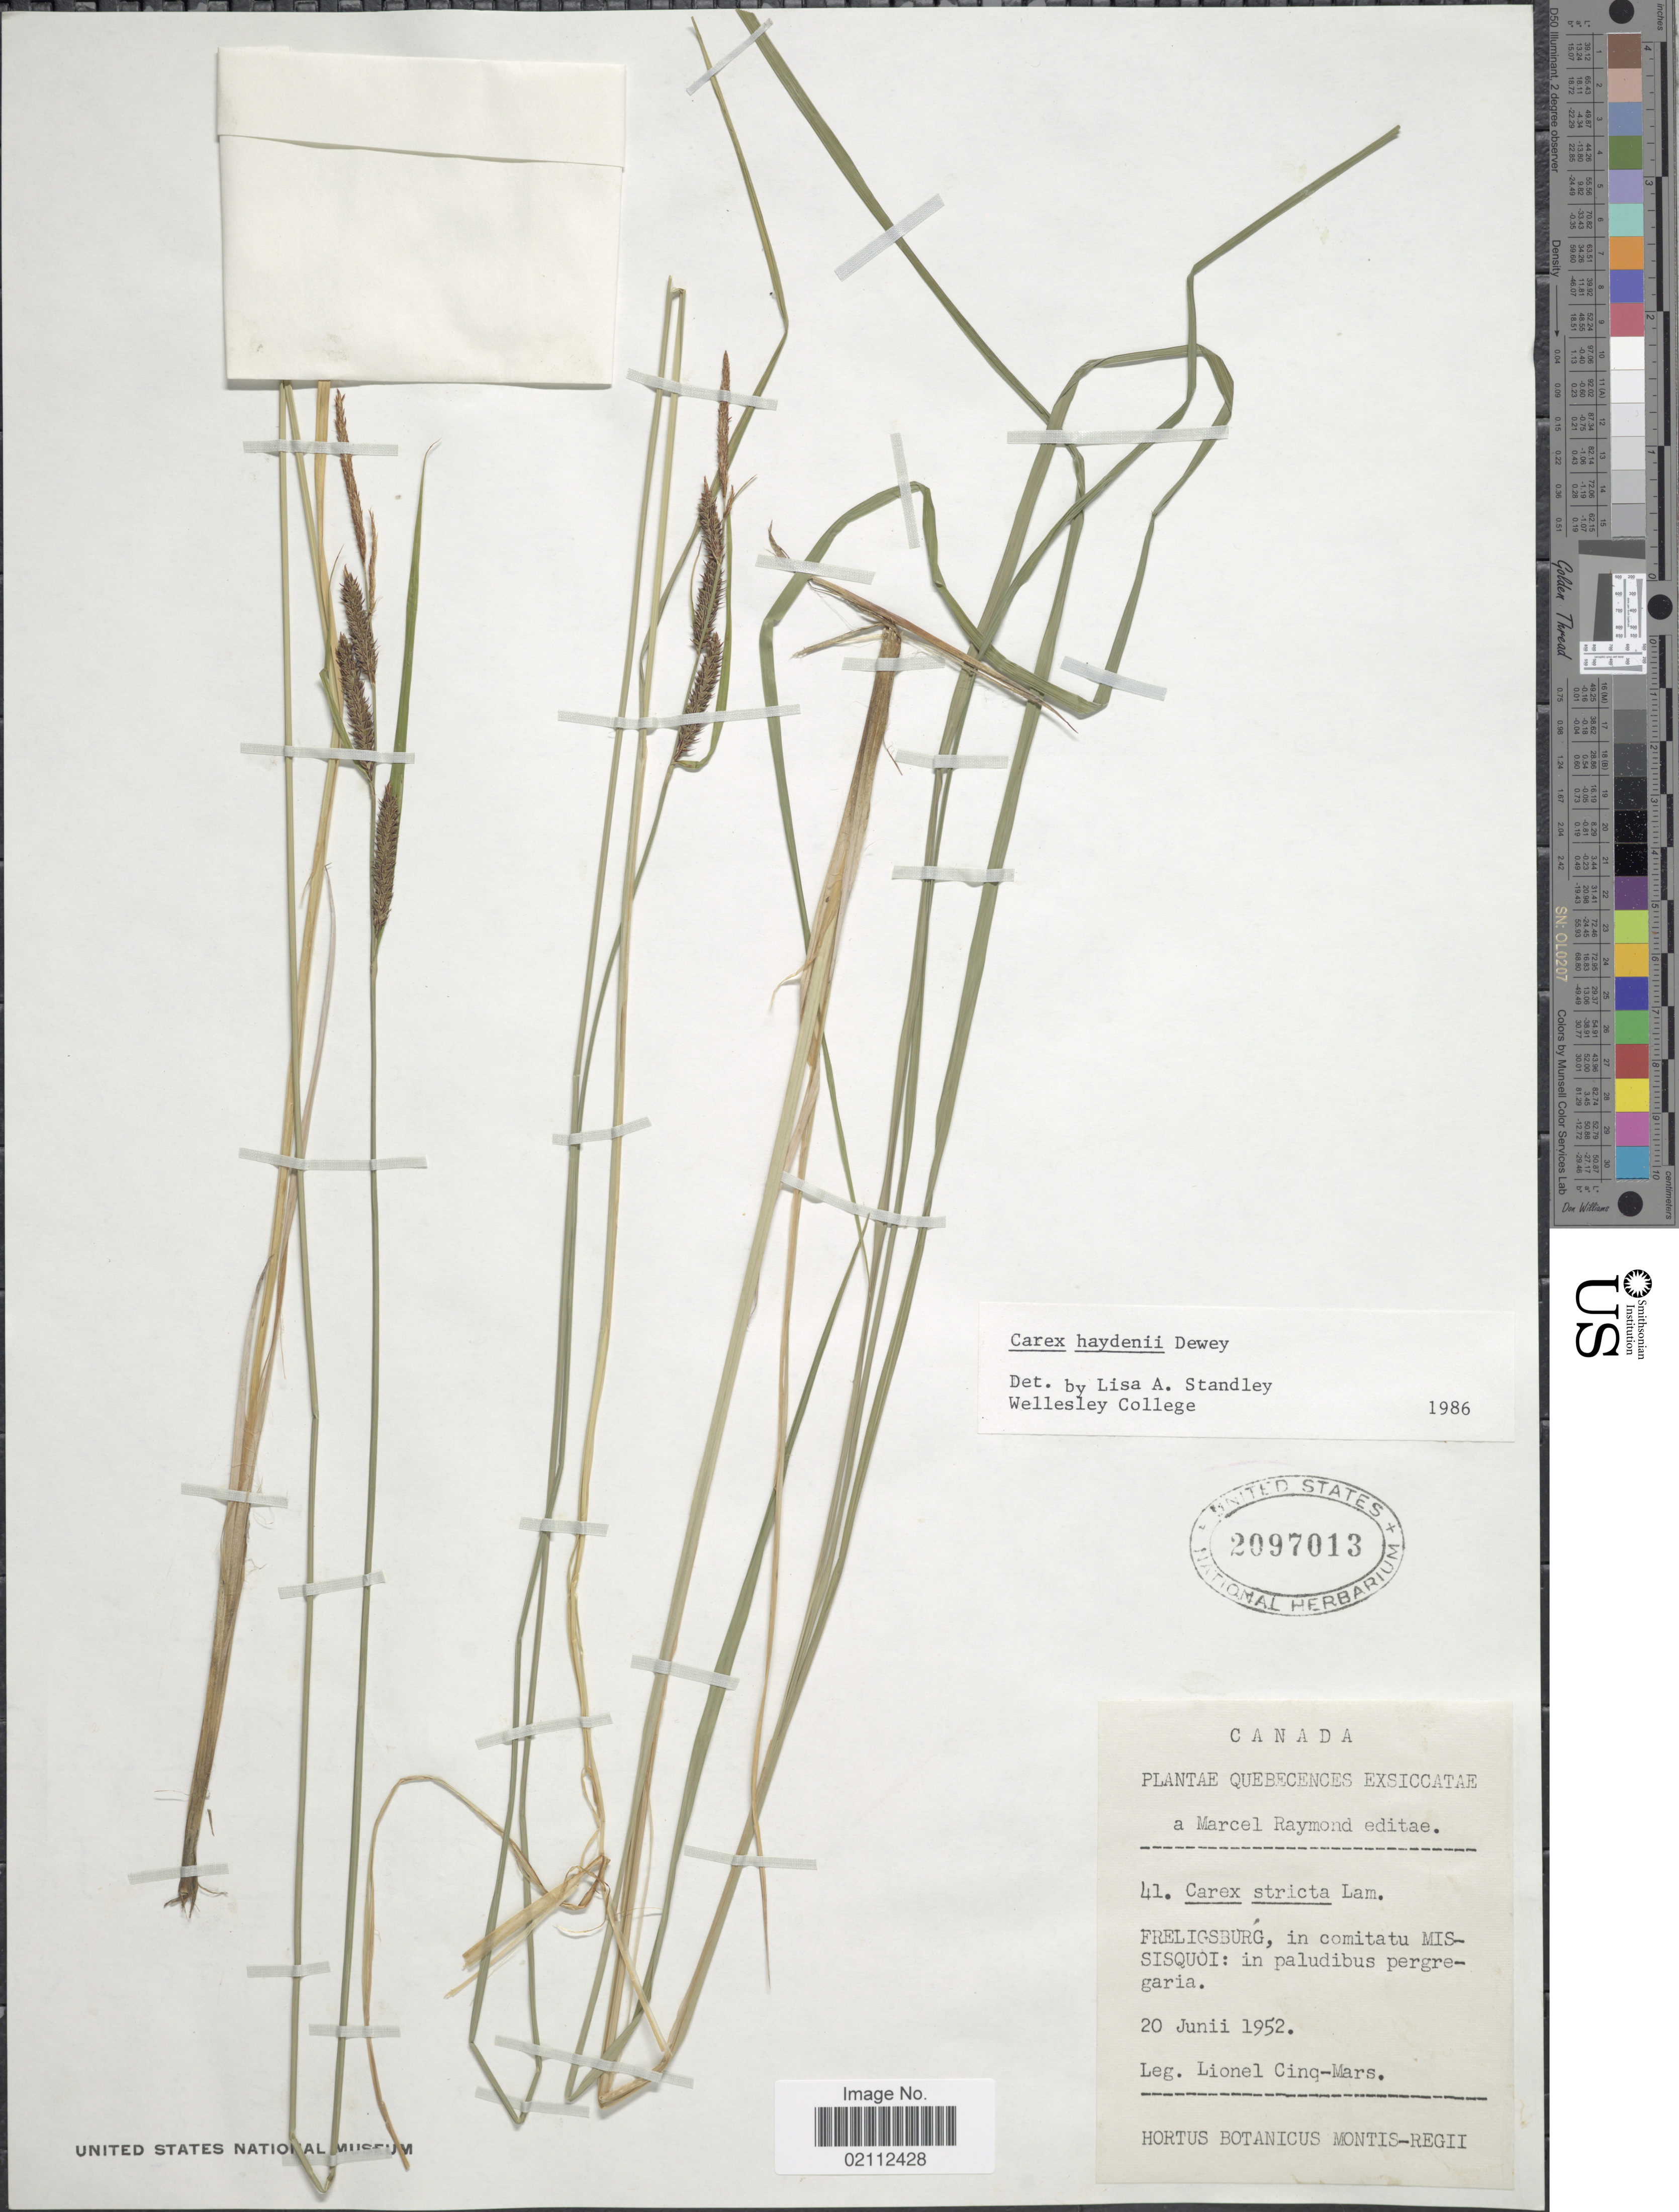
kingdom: Plantae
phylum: Tracheophyta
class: Liliopsida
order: Poales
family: Cyperaceae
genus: Carex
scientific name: Carex haydenii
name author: Dewey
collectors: L. Cinq-Mars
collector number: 41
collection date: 1952-06-20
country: Canada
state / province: Quebec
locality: Freligsburg, in comitatu Missisquoi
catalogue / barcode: US 2097013